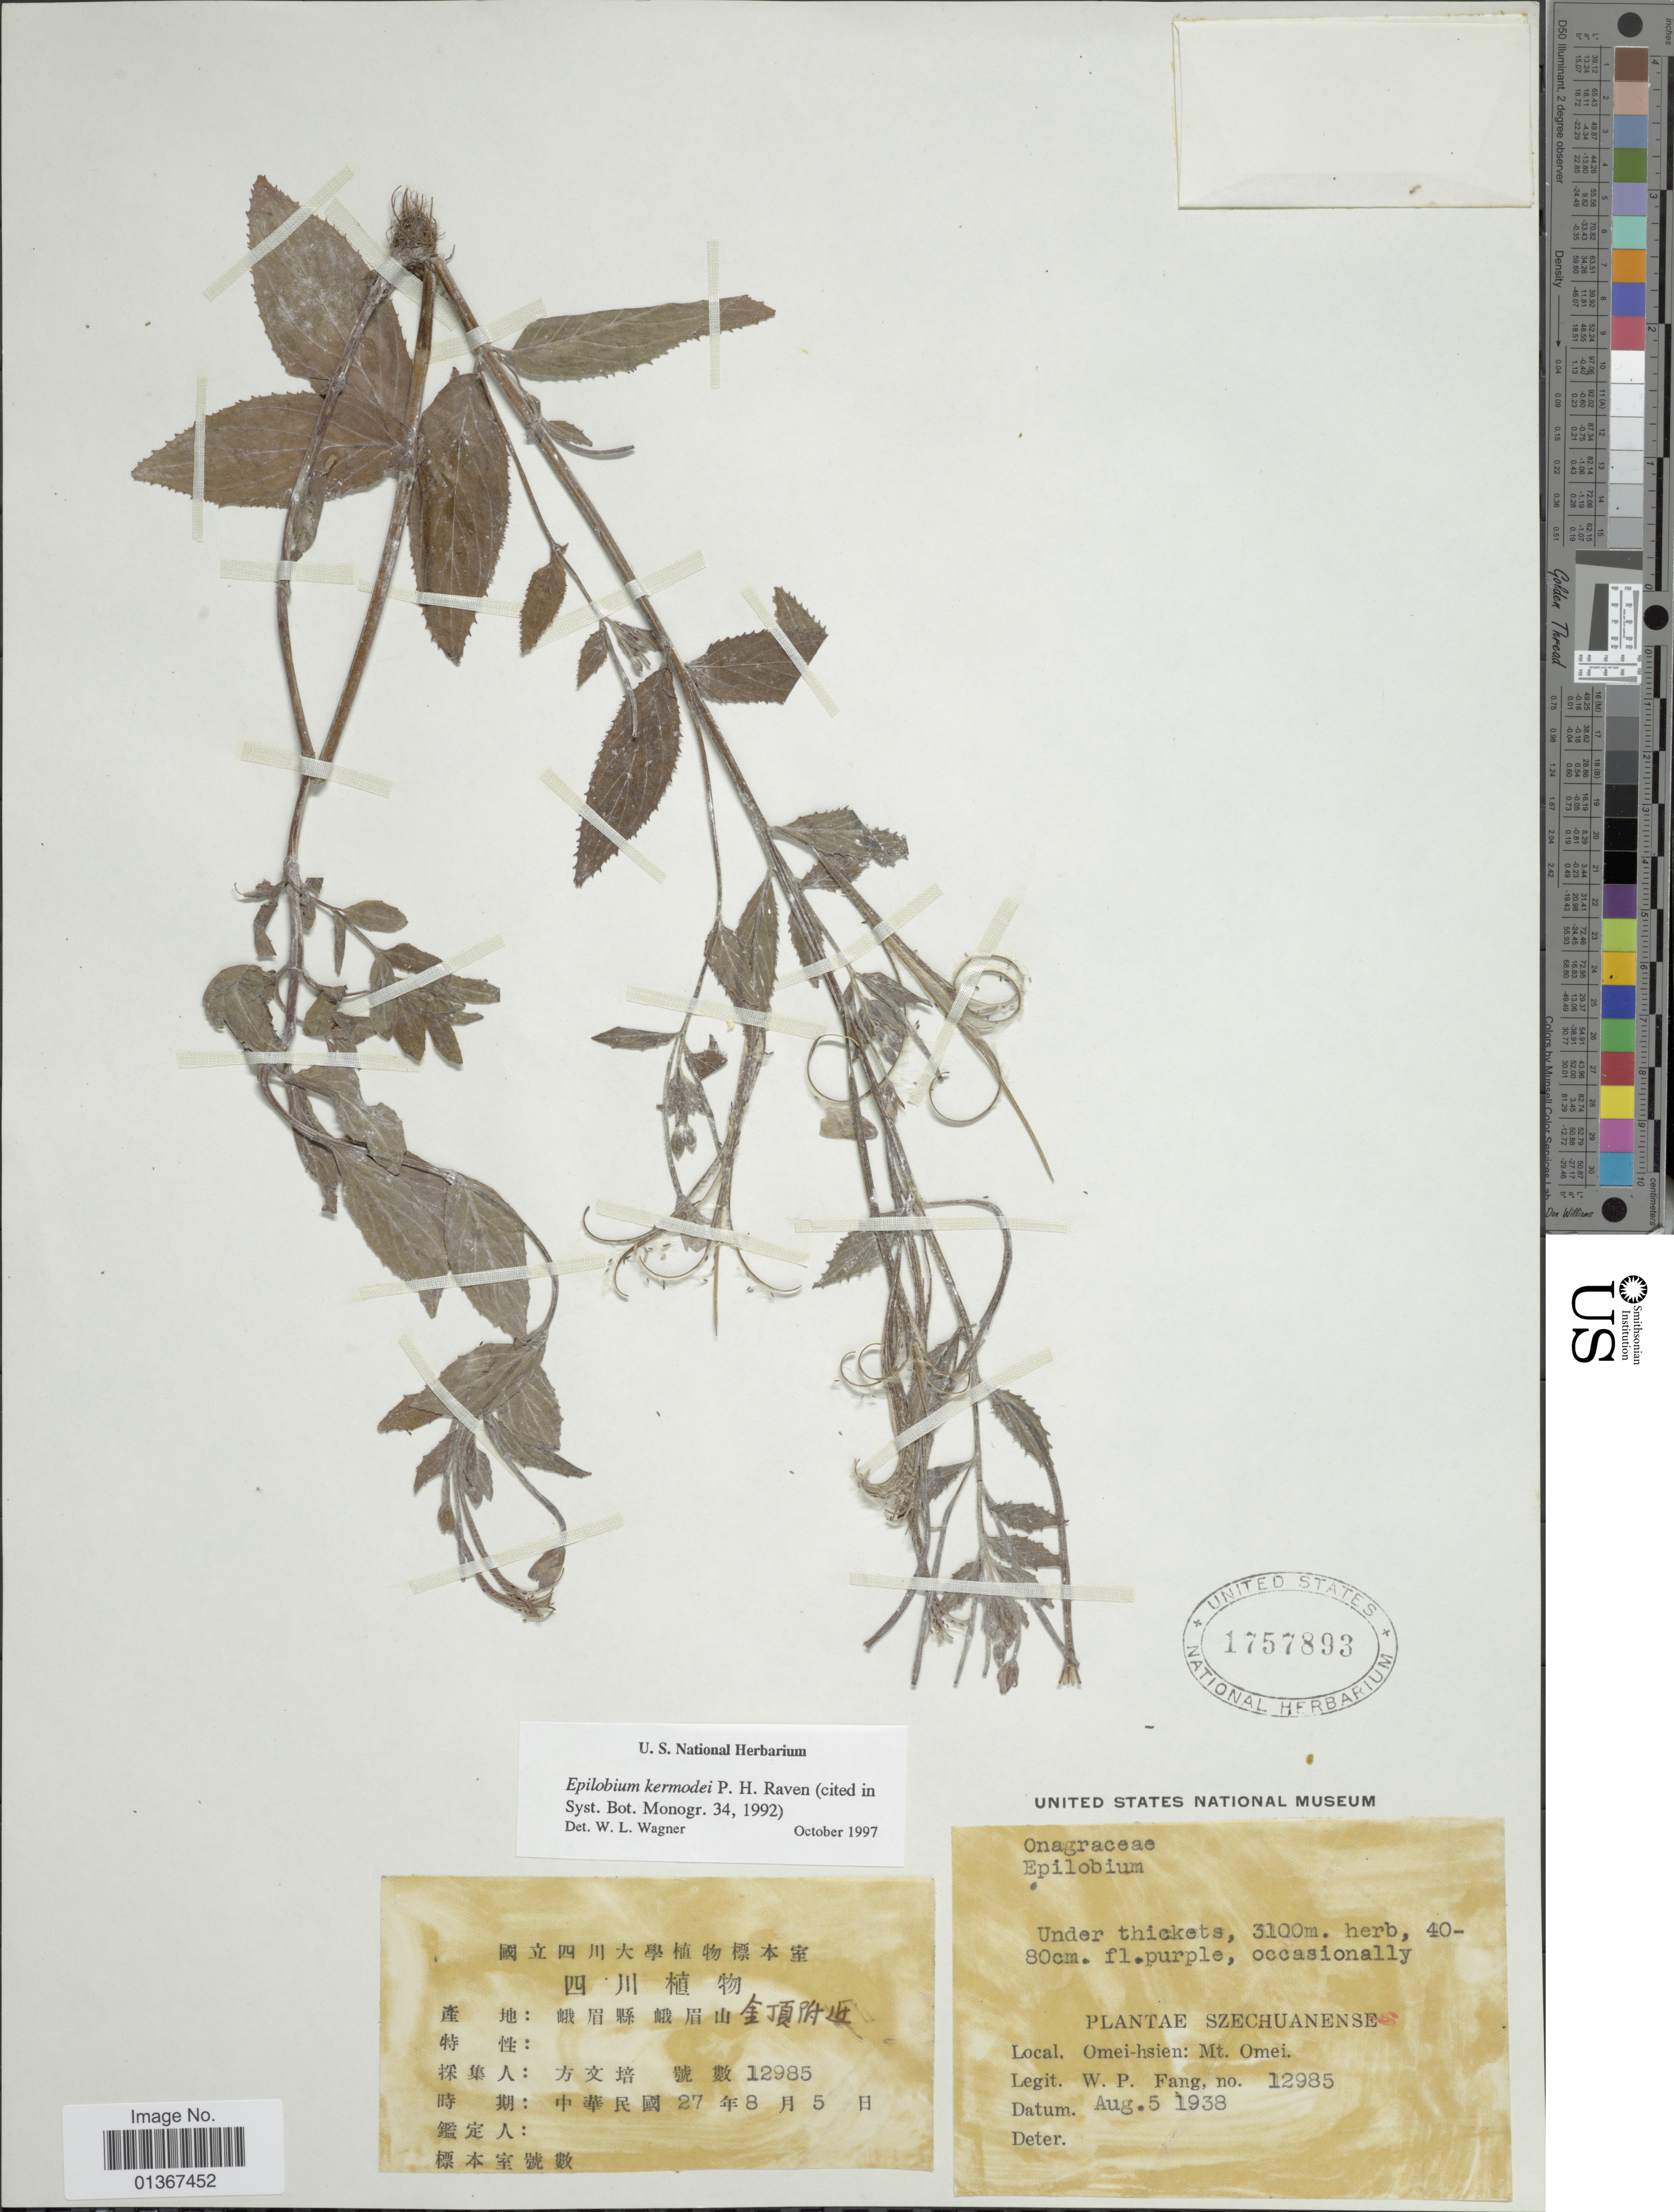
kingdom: Plantae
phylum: Tracheophyta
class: Magnoliopsida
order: Myrtales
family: Onagraceae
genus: Epilobium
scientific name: Epilobium kermodei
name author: P.H. Raven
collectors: W. P. Fang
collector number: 12985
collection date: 1938-08-05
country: China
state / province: Sichuan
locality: Szechuanense. Omei-hsien: Mt. Omei.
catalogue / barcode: US 1757893